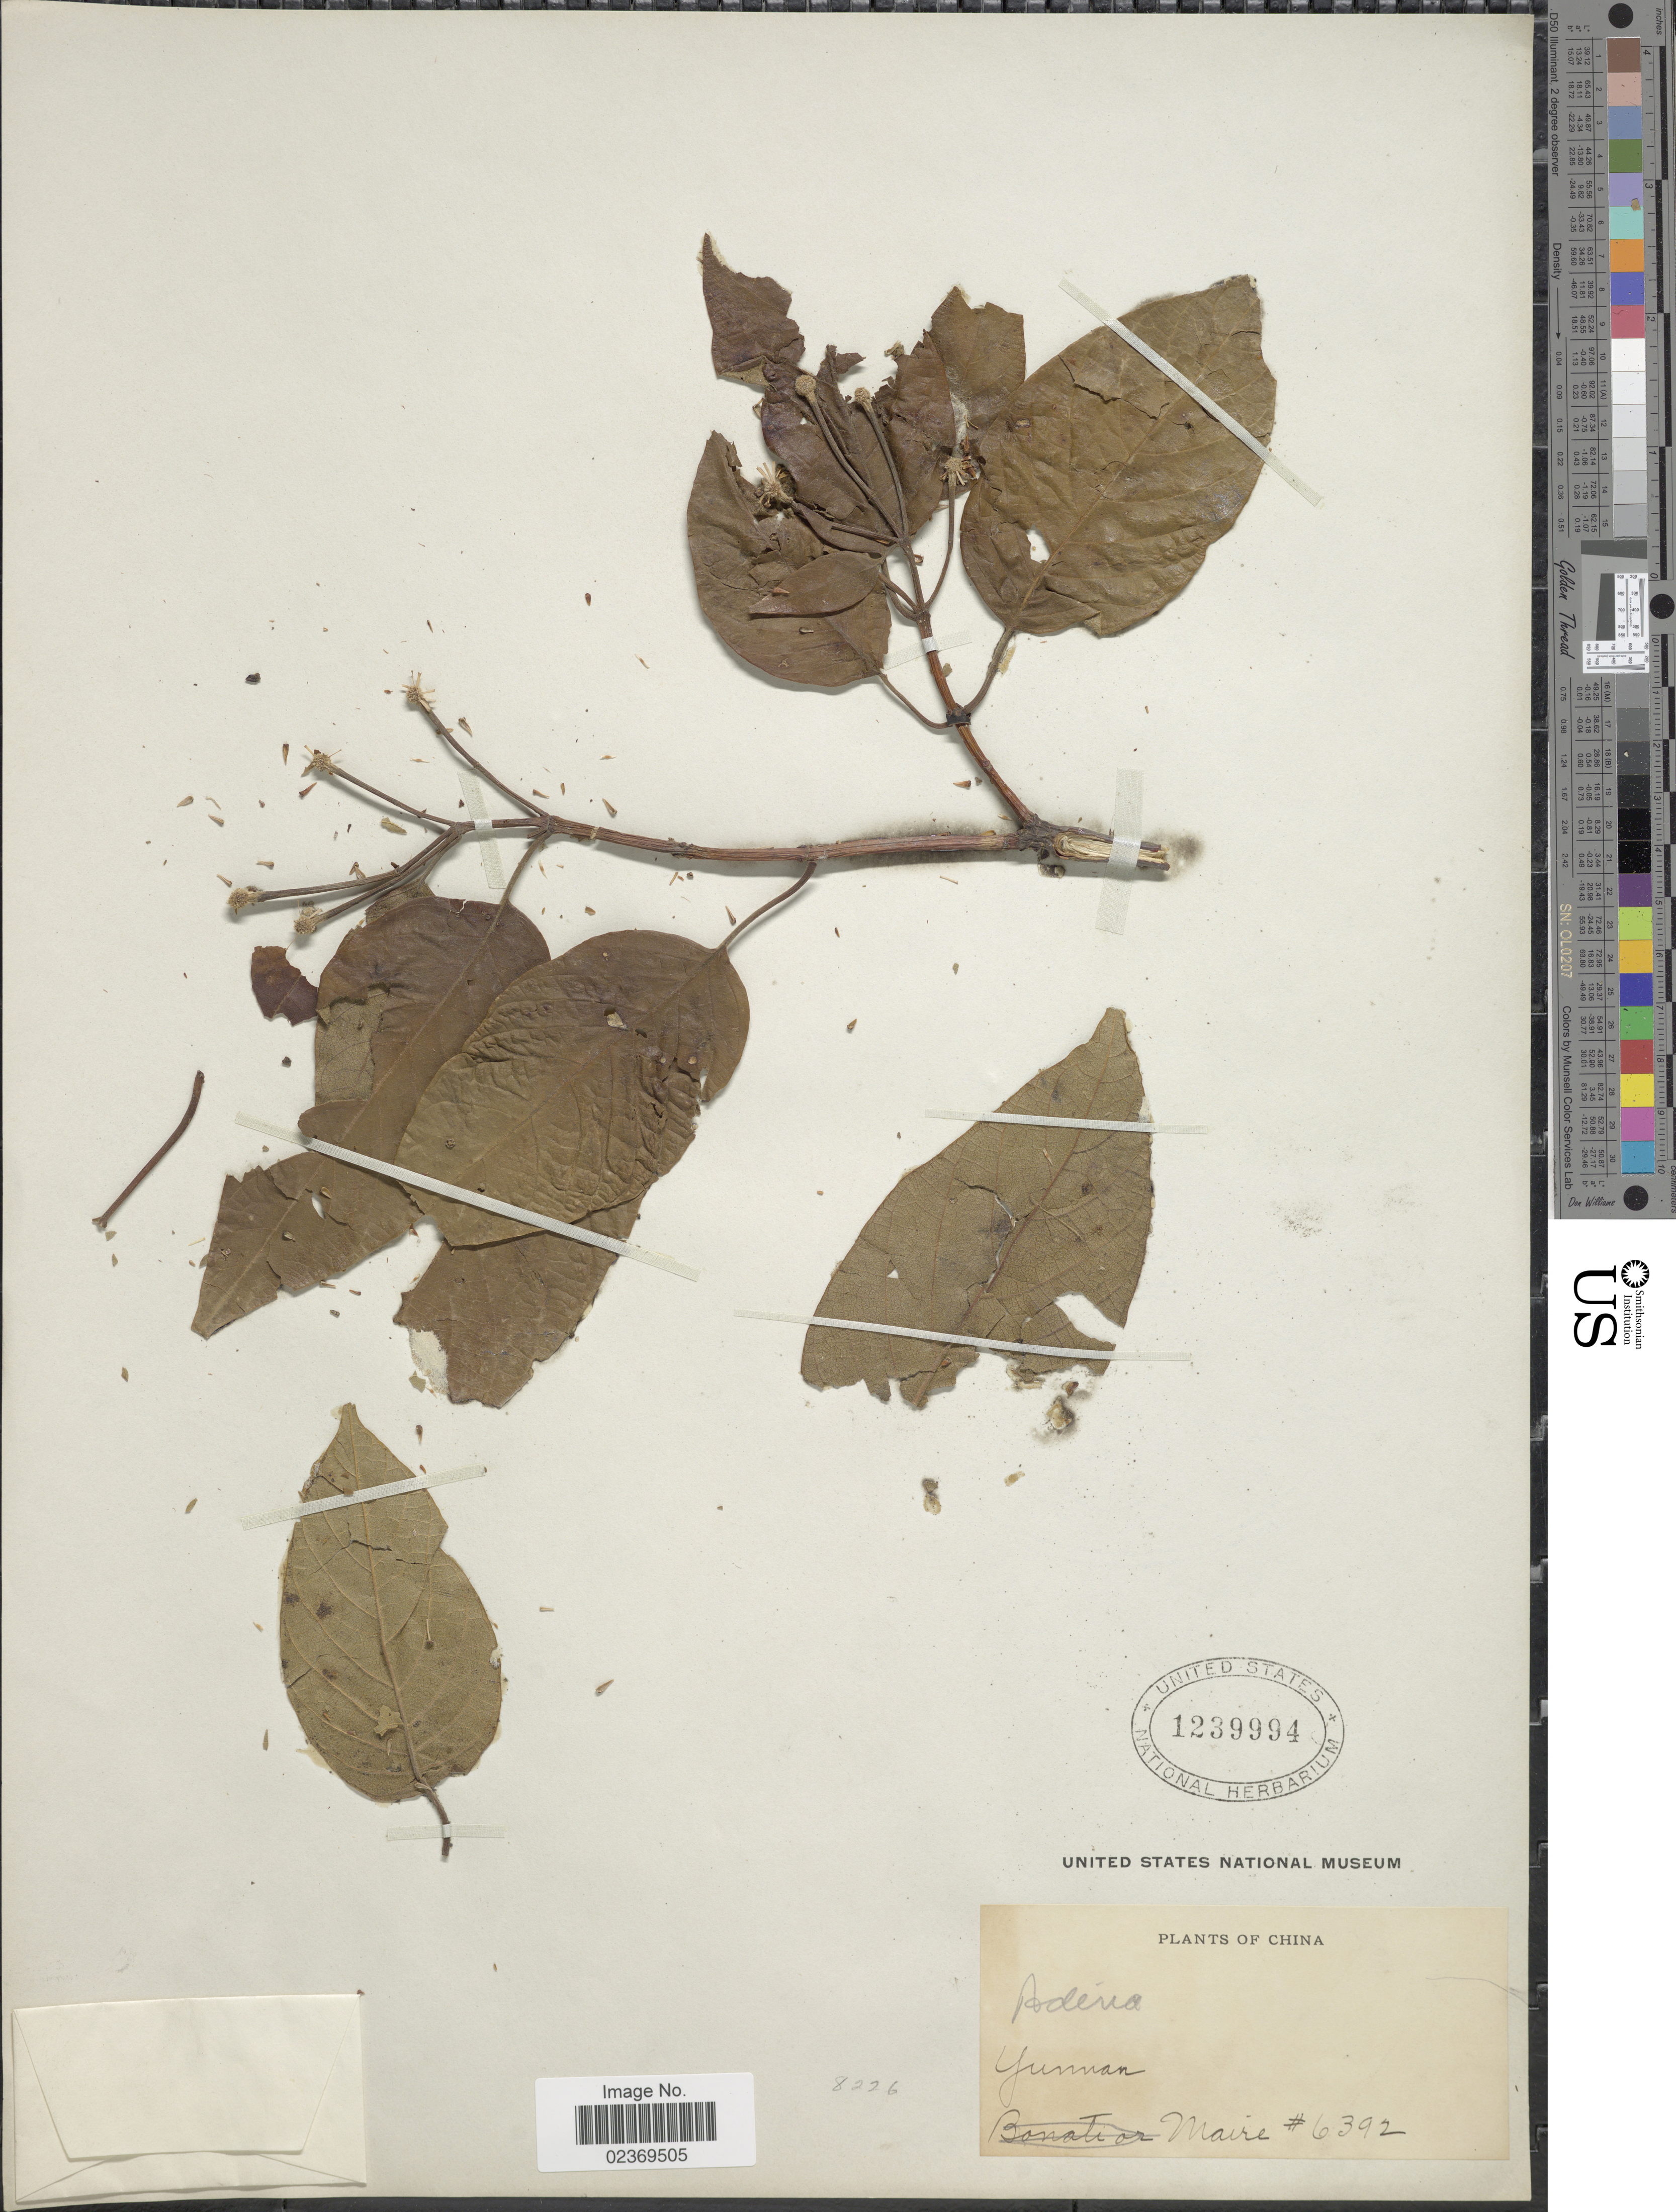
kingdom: Plantae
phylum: Tracheophyta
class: Magnoliopsida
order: Gentianales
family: Rubiaceae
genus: Adina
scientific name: Adina sp.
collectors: Maire, --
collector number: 6392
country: China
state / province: Yunnan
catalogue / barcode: US 1239994